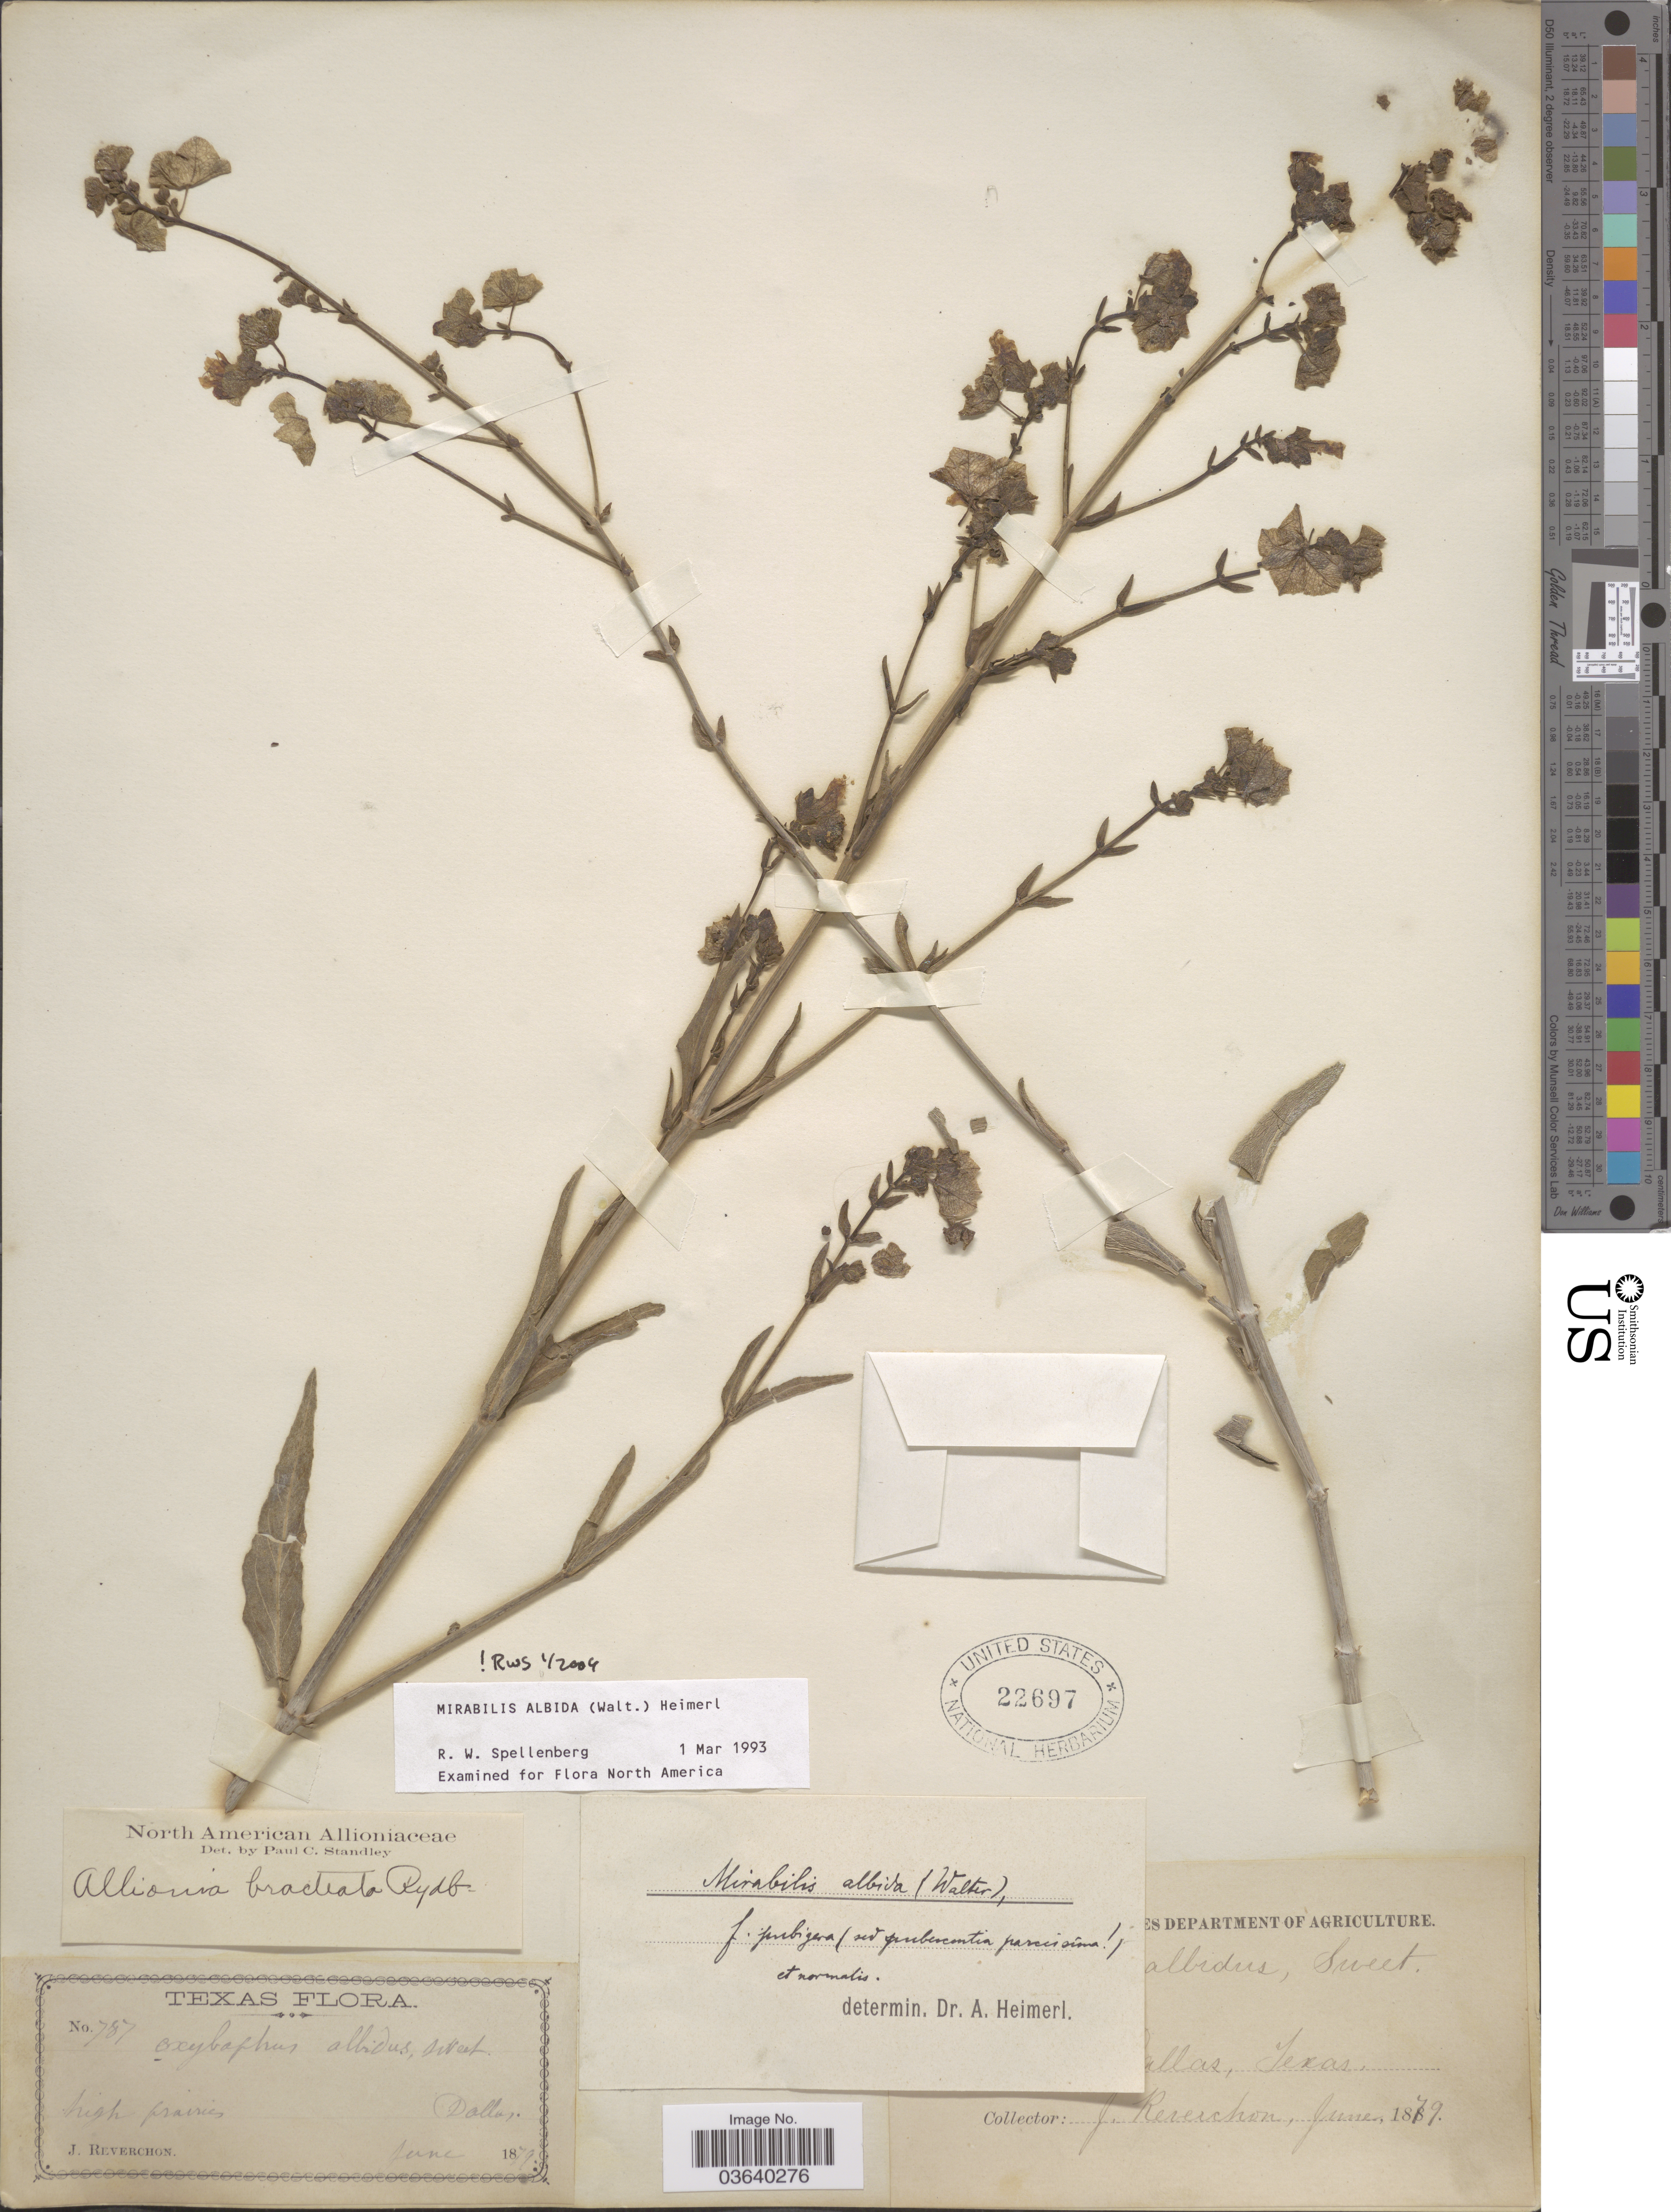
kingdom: Plantae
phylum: Tracheophyta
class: Magnoliopsida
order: Caryophyllales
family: Nyctaginaceae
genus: Mirabilis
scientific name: Mirabilis albida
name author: (Walter) Heimerl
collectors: J. Reverchon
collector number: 787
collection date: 1879-06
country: United States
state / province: Texas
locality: Dallas.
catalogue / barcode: US 22697